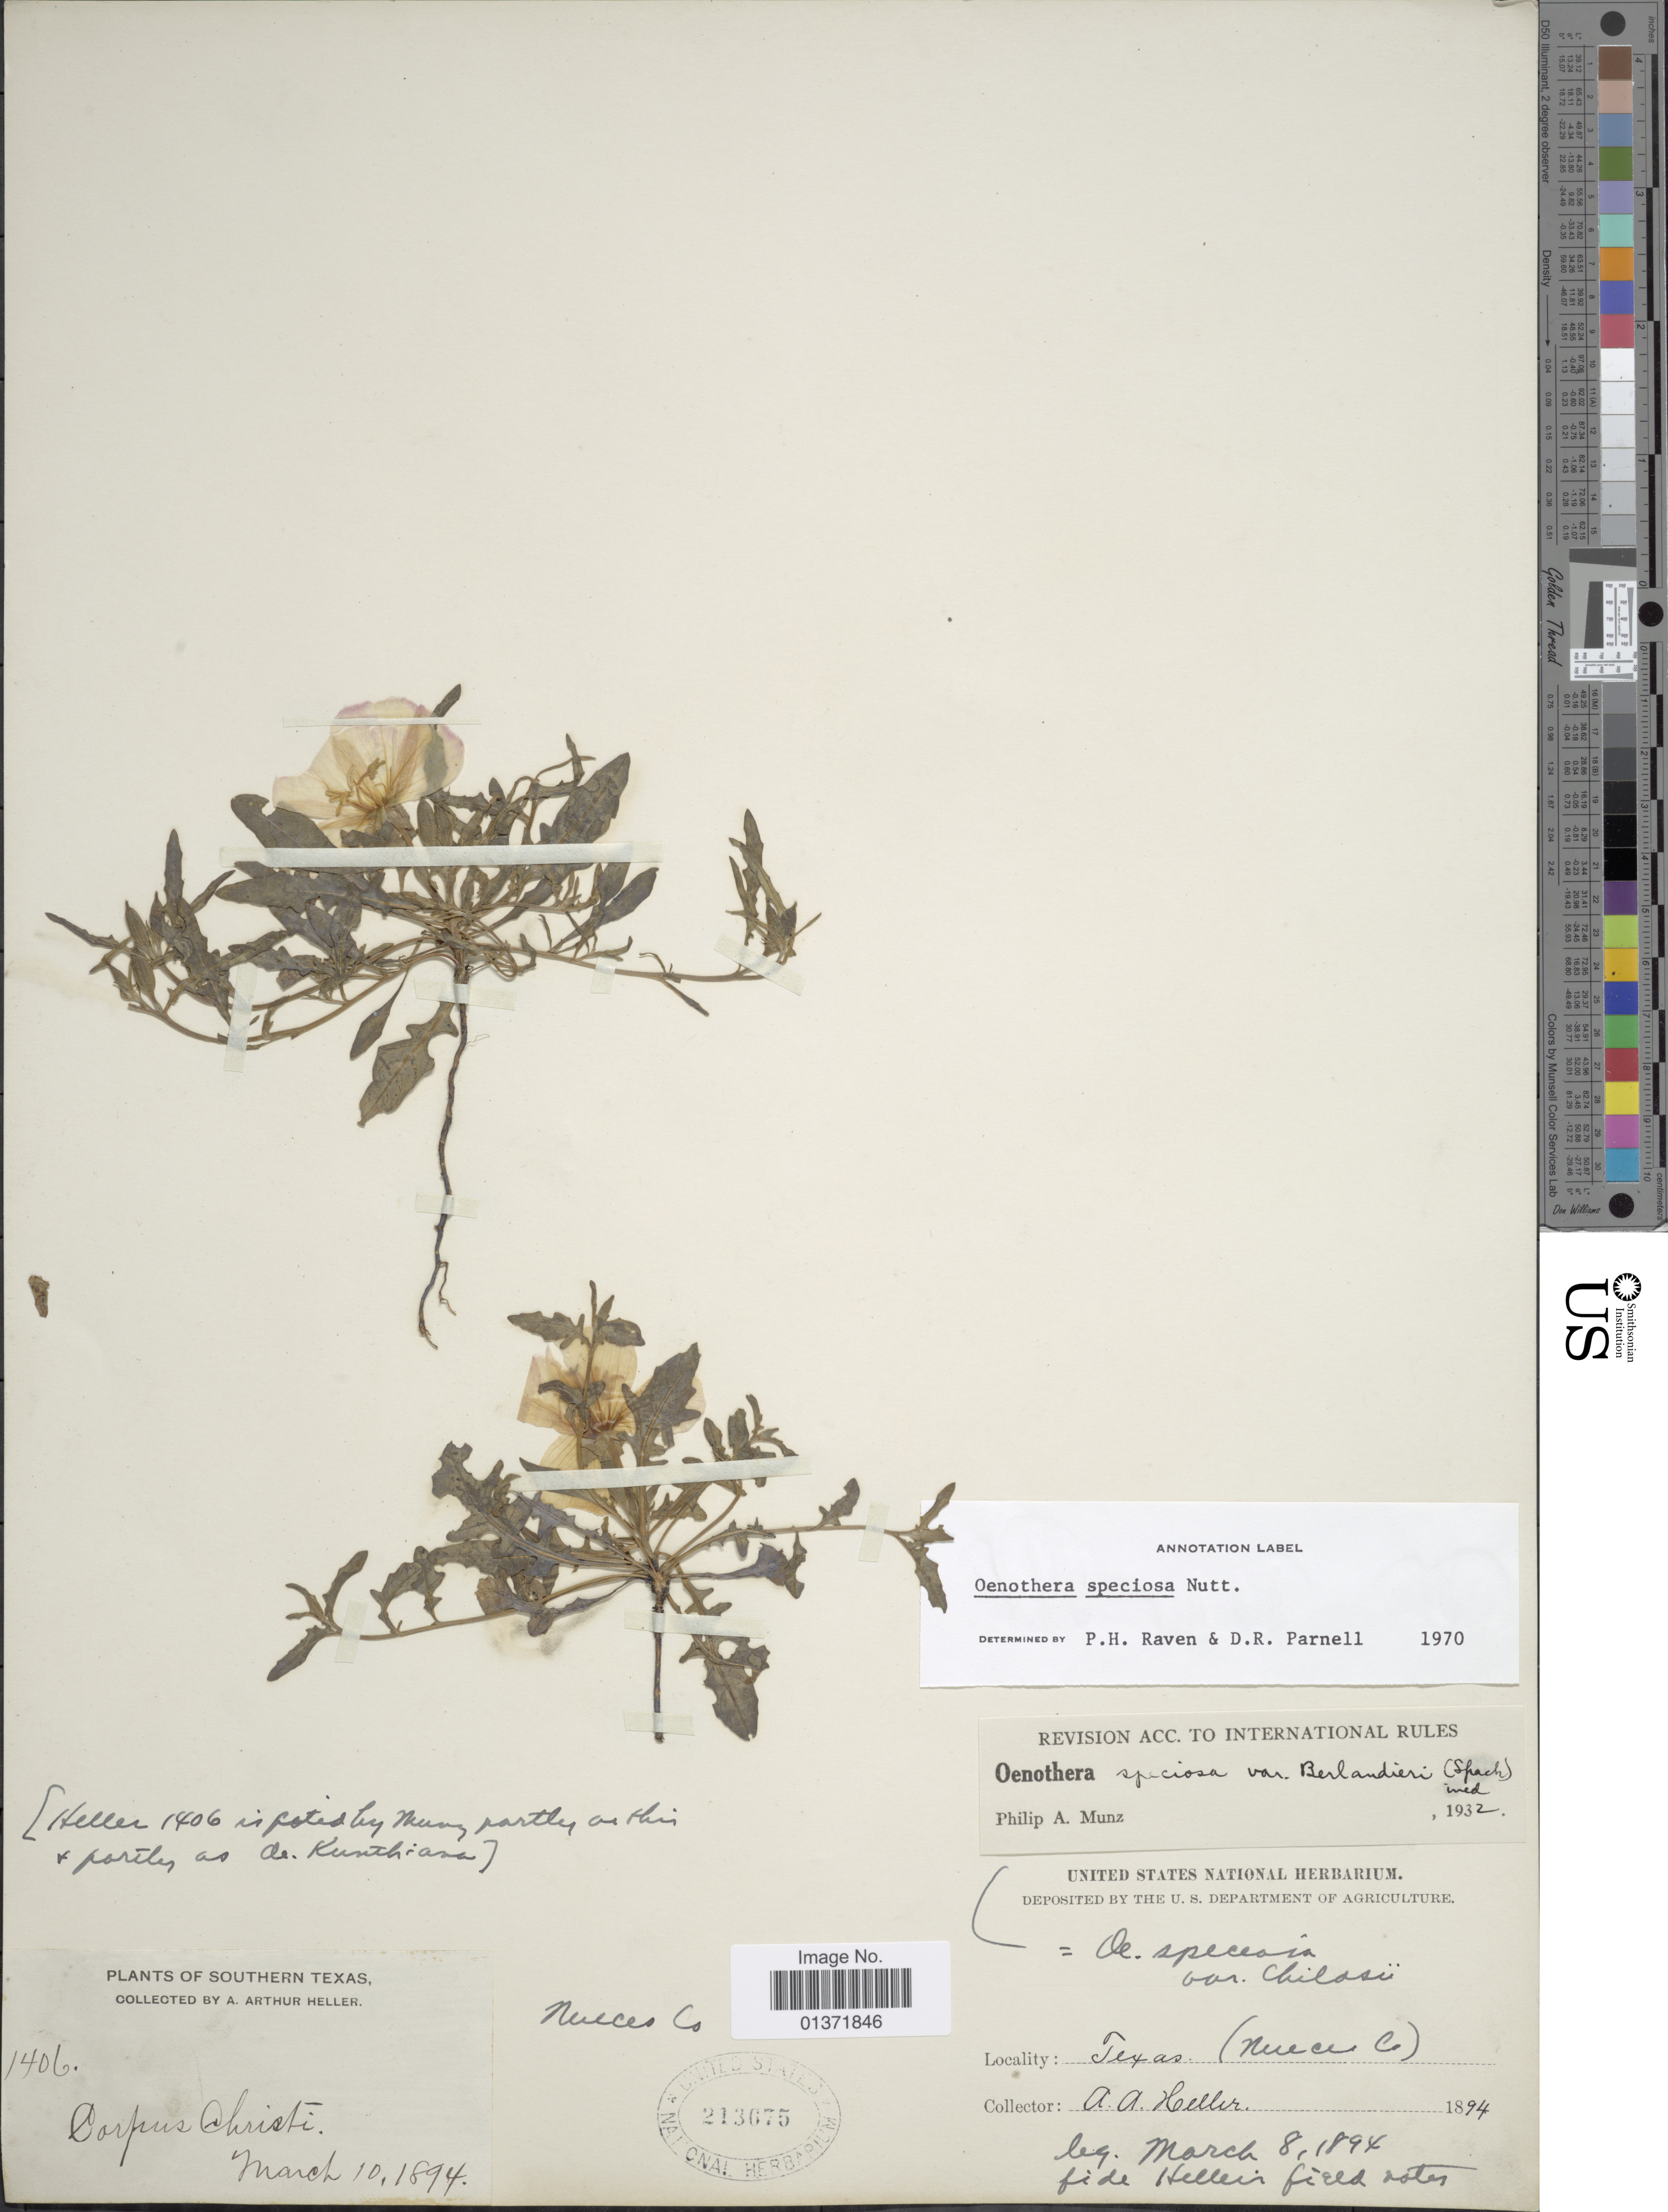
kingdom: Plantae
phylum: Tracheophyta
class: Magnoliopsida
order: Myrtales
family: Onagraceae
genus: Oenothera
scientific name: Oenothera speciosa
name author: Nutt.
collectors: A. A. Heller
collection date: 1894-03-08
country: United States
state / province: Texas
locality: Nueces Co.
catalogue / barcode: US 213675